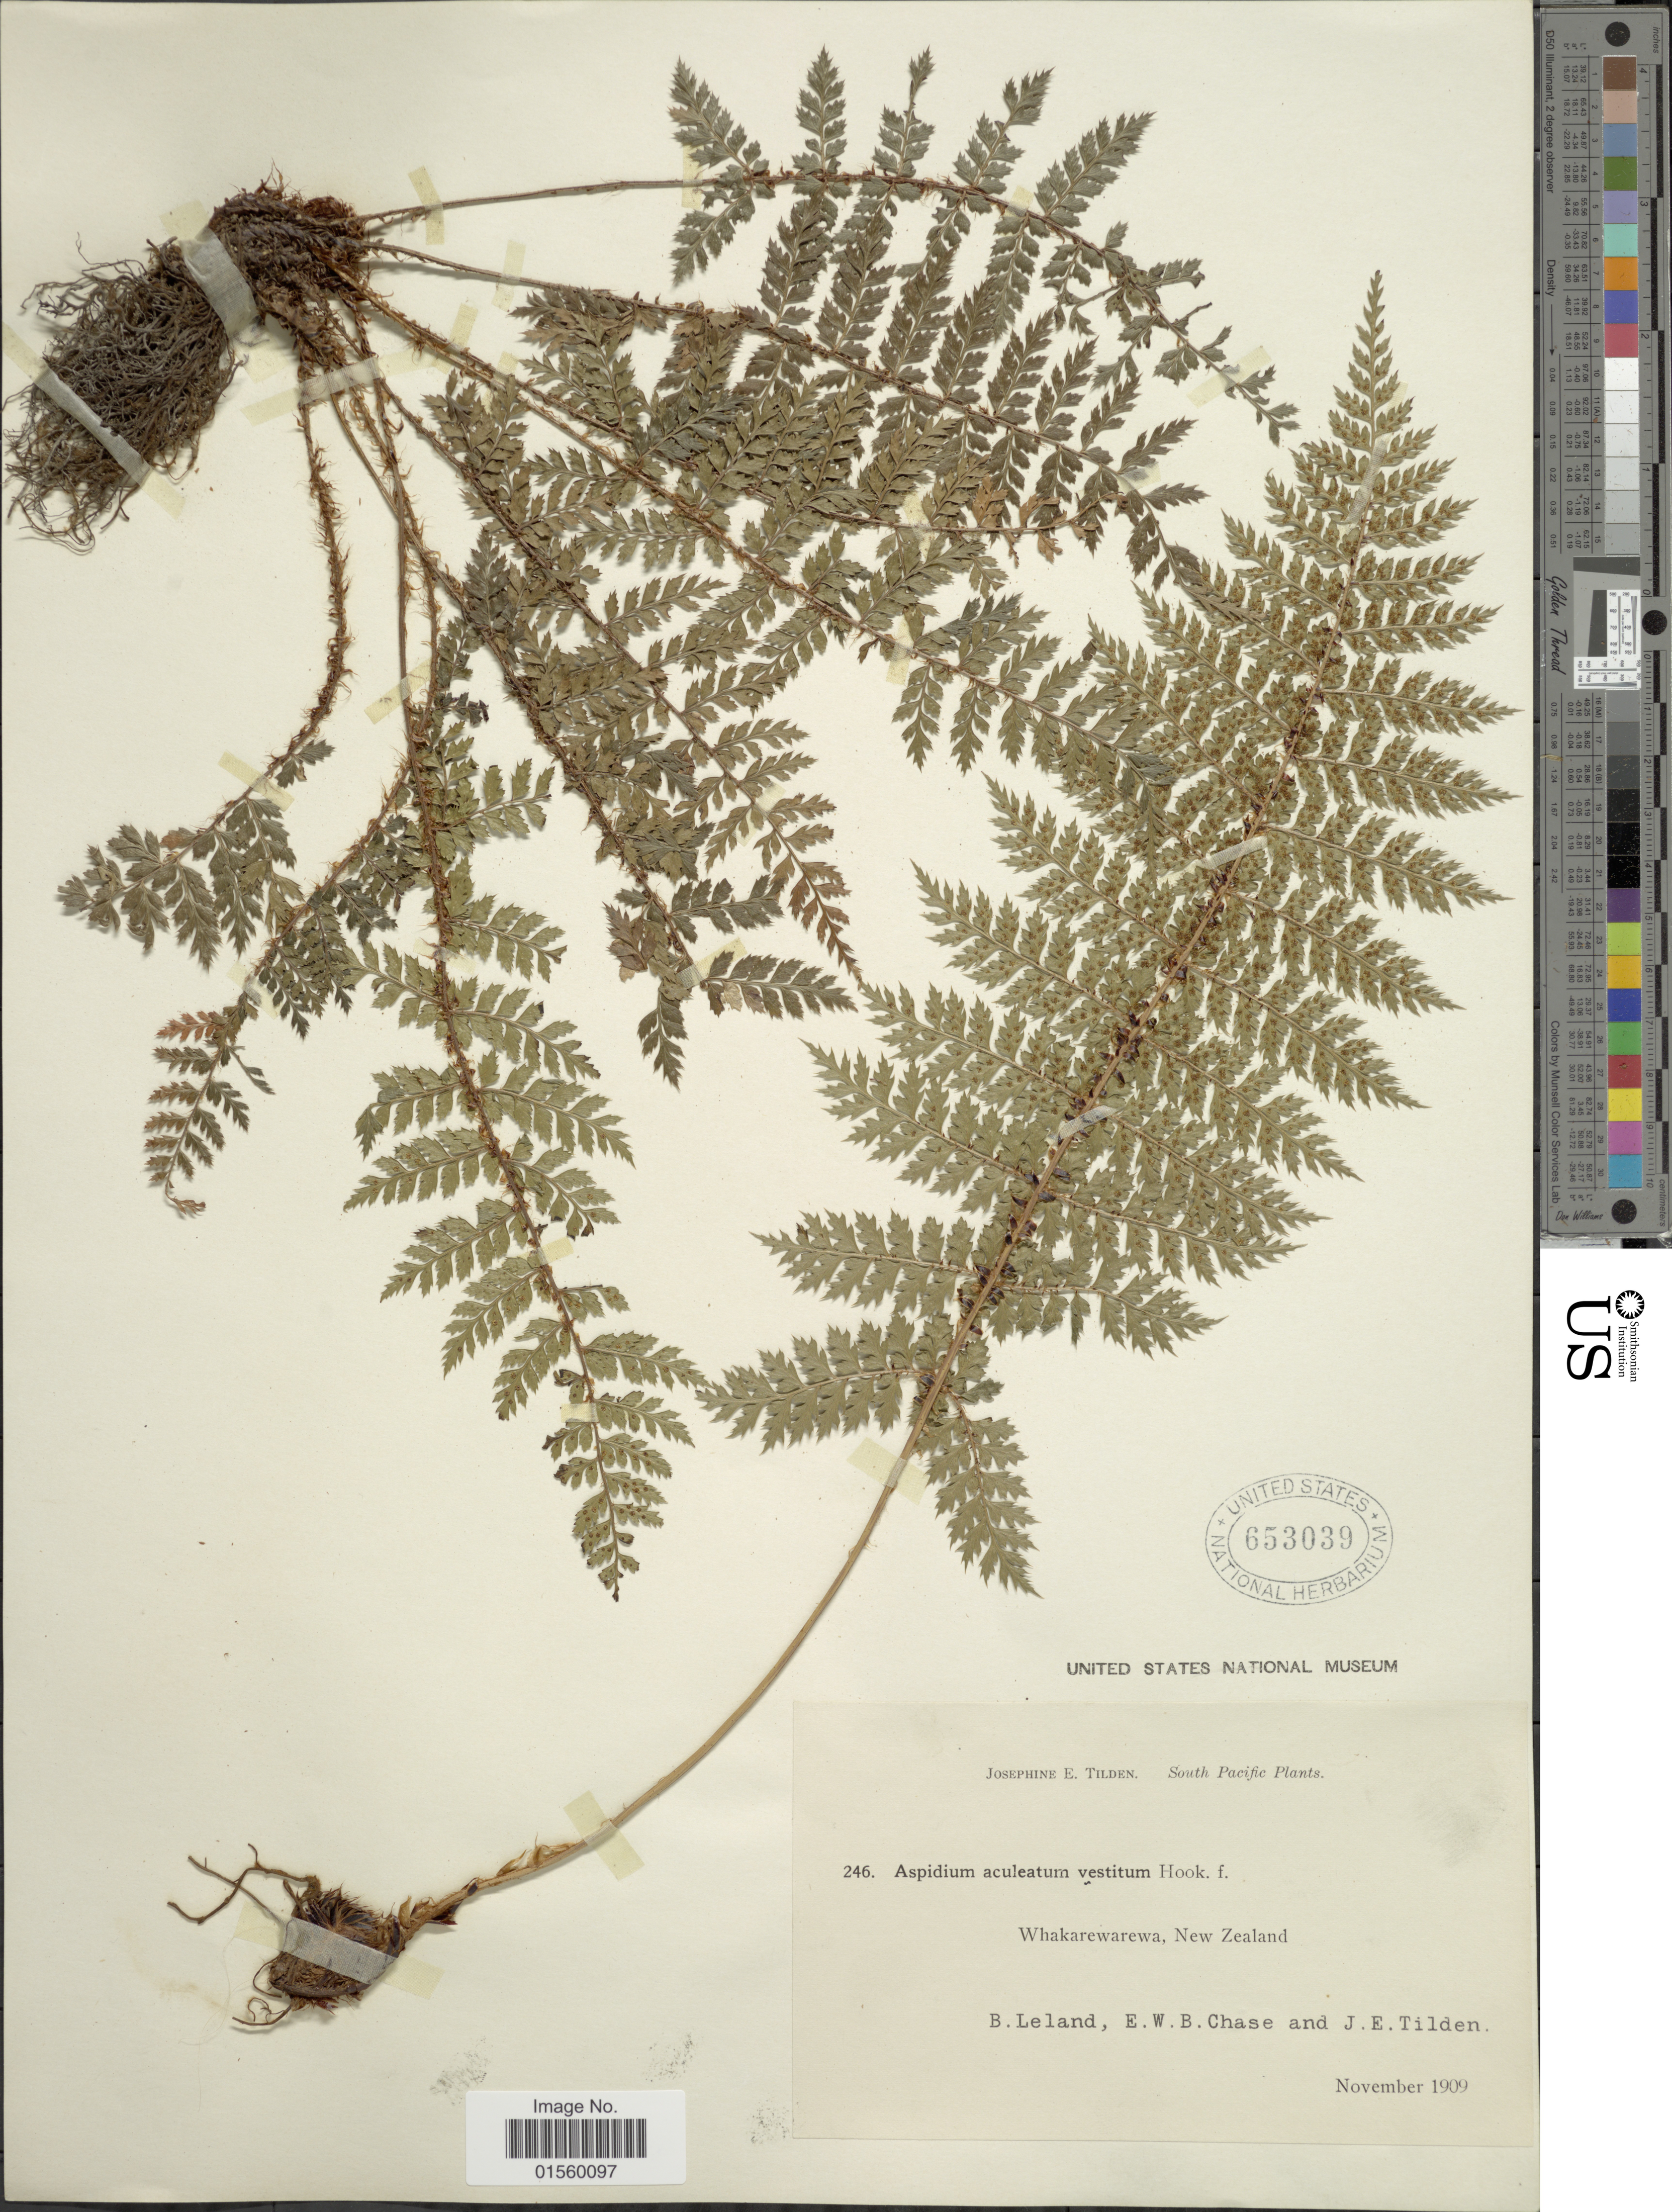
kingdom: Plantae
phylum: Tracheophyta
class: Polypodiopsida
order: Polypodiales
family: Dryopteridaceae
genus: Polystichum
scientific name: Polystichum vestitum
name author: (Sw.) C. Presl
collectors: B. Leland, E. W. Chase & J. E. Tilden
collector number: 246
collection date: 1909-11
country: New Zealand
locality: South Pacific, Whakarewarewa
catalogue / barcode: US 653039